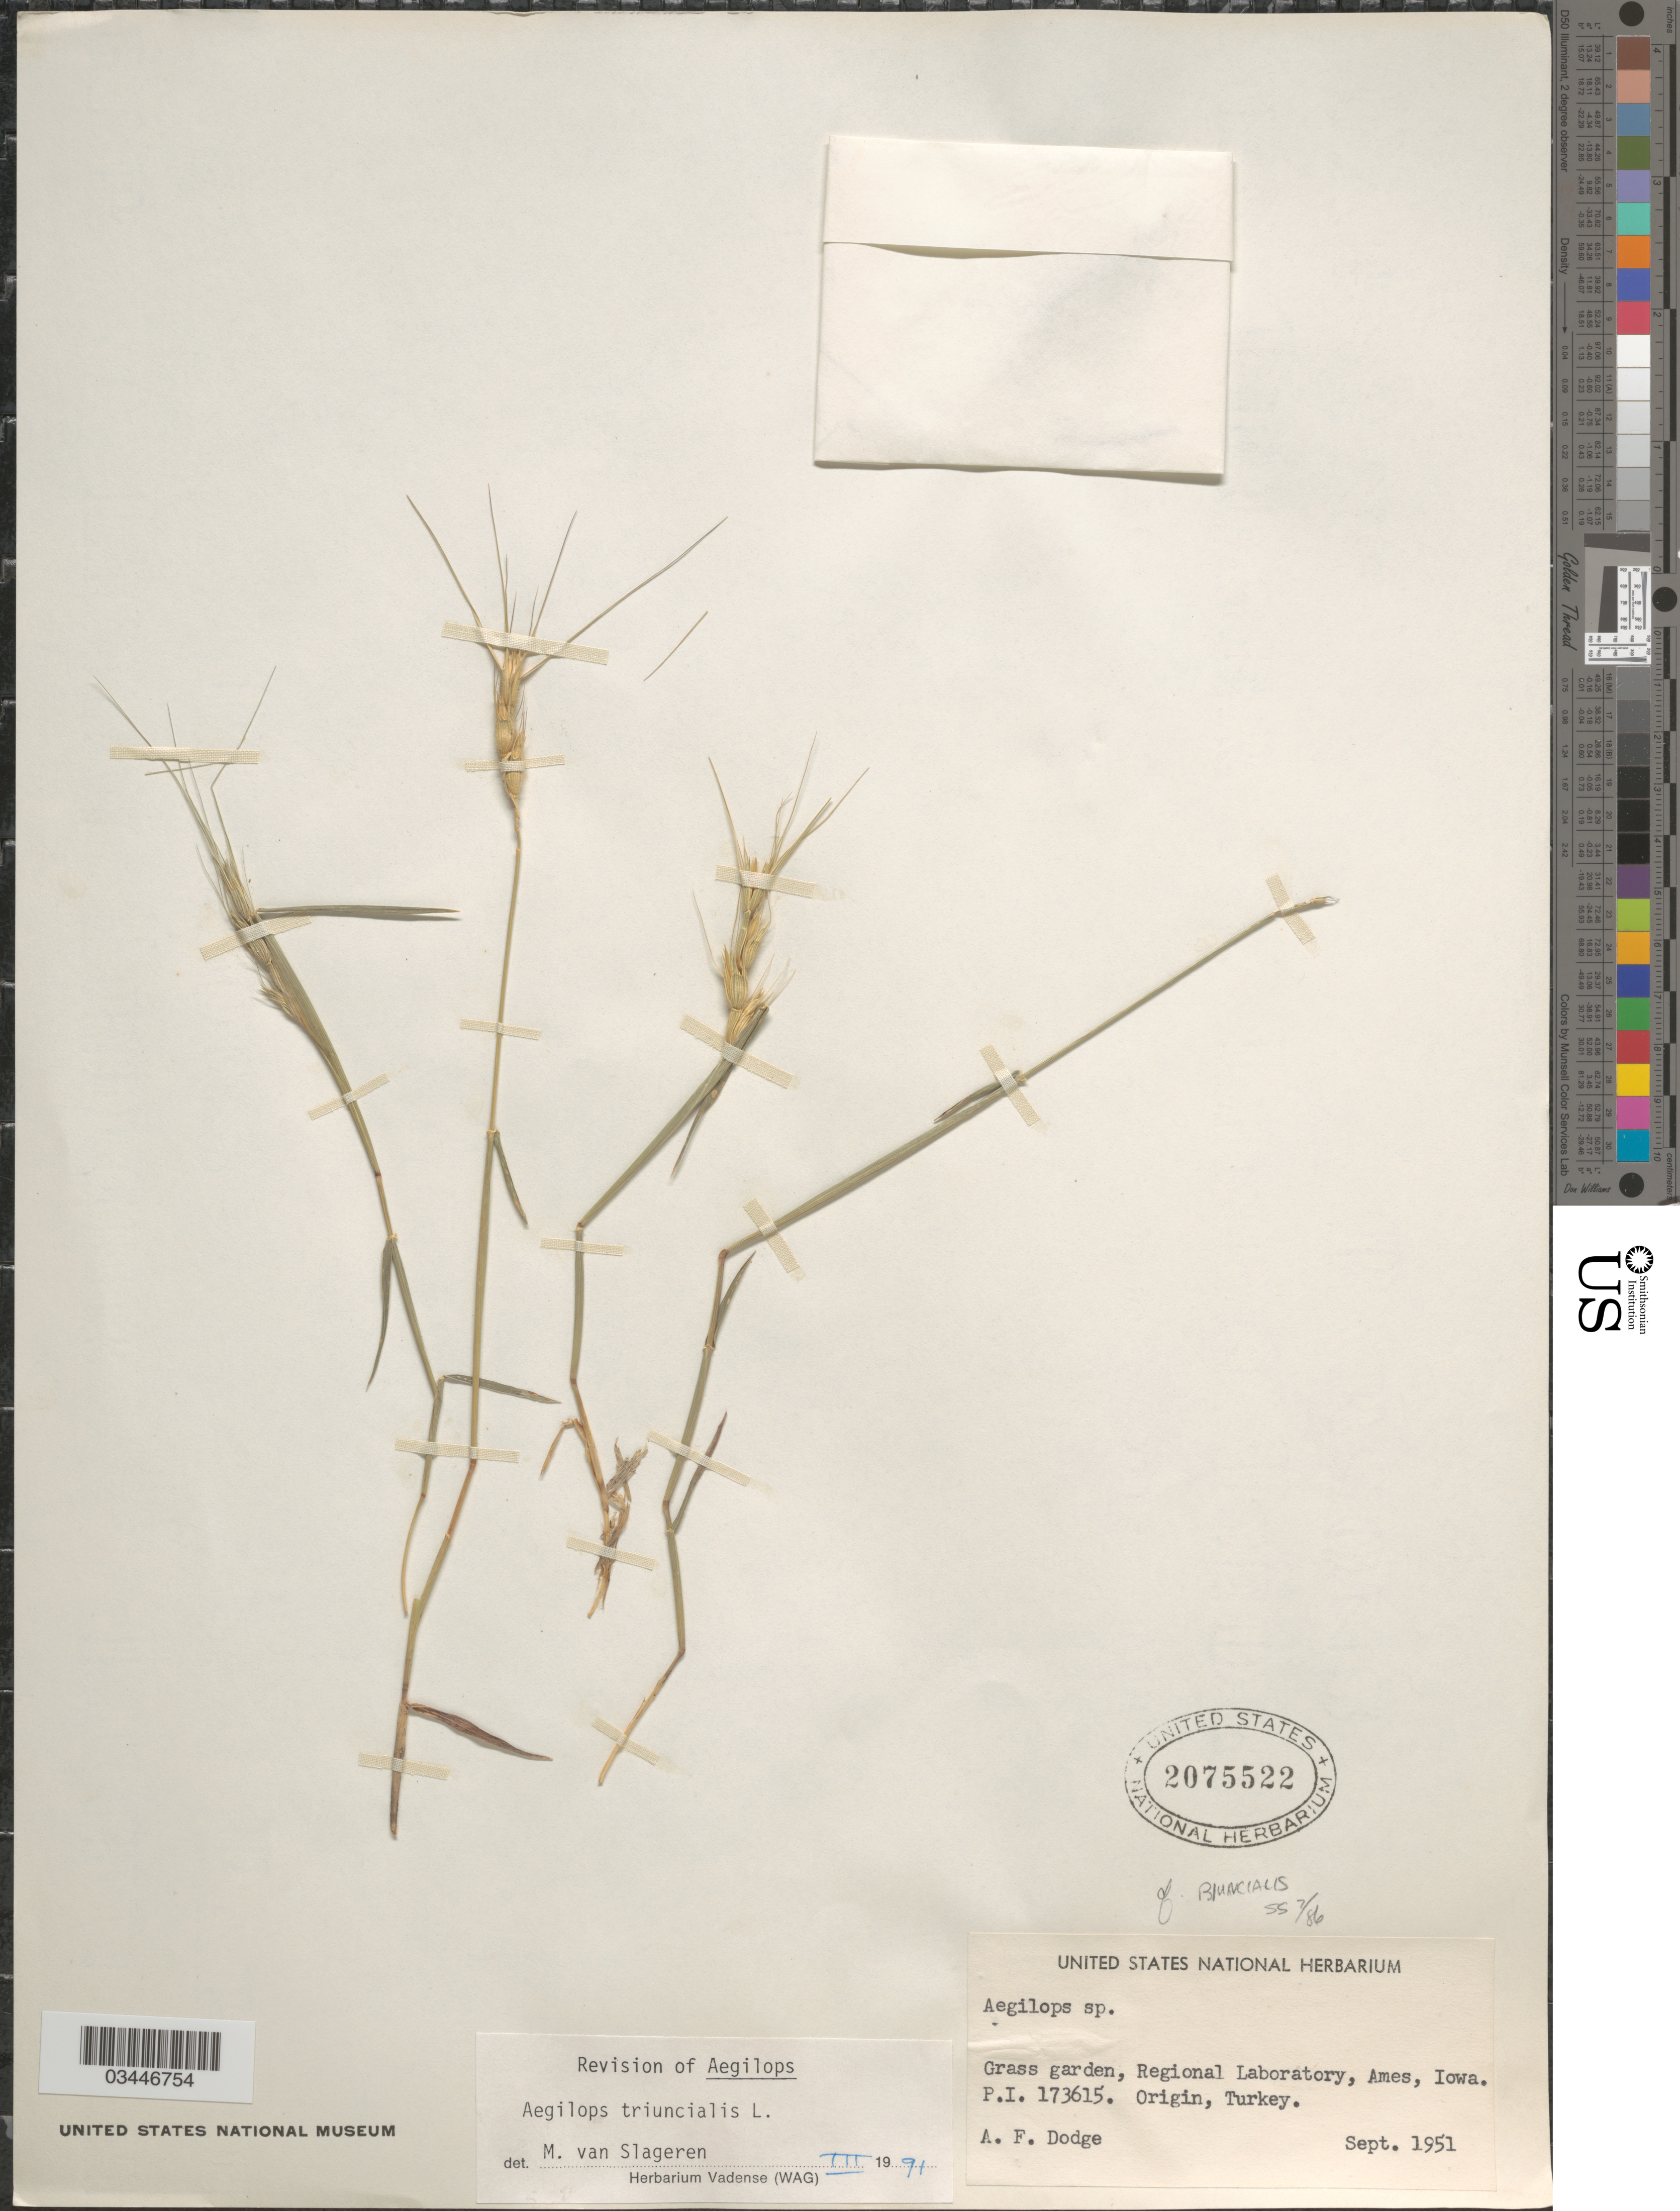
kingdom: Plantae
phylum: Tracheophyta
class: Liliopsida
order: Poales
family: Poaceae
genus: Aegilops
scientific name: Aegilops triuncialis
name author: L.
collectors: A. Dodge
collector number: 173615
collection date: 1951-09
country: United States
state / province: Iowa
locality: Grass garden, Regional Laboratory, Ames.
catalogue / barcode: US 2075522